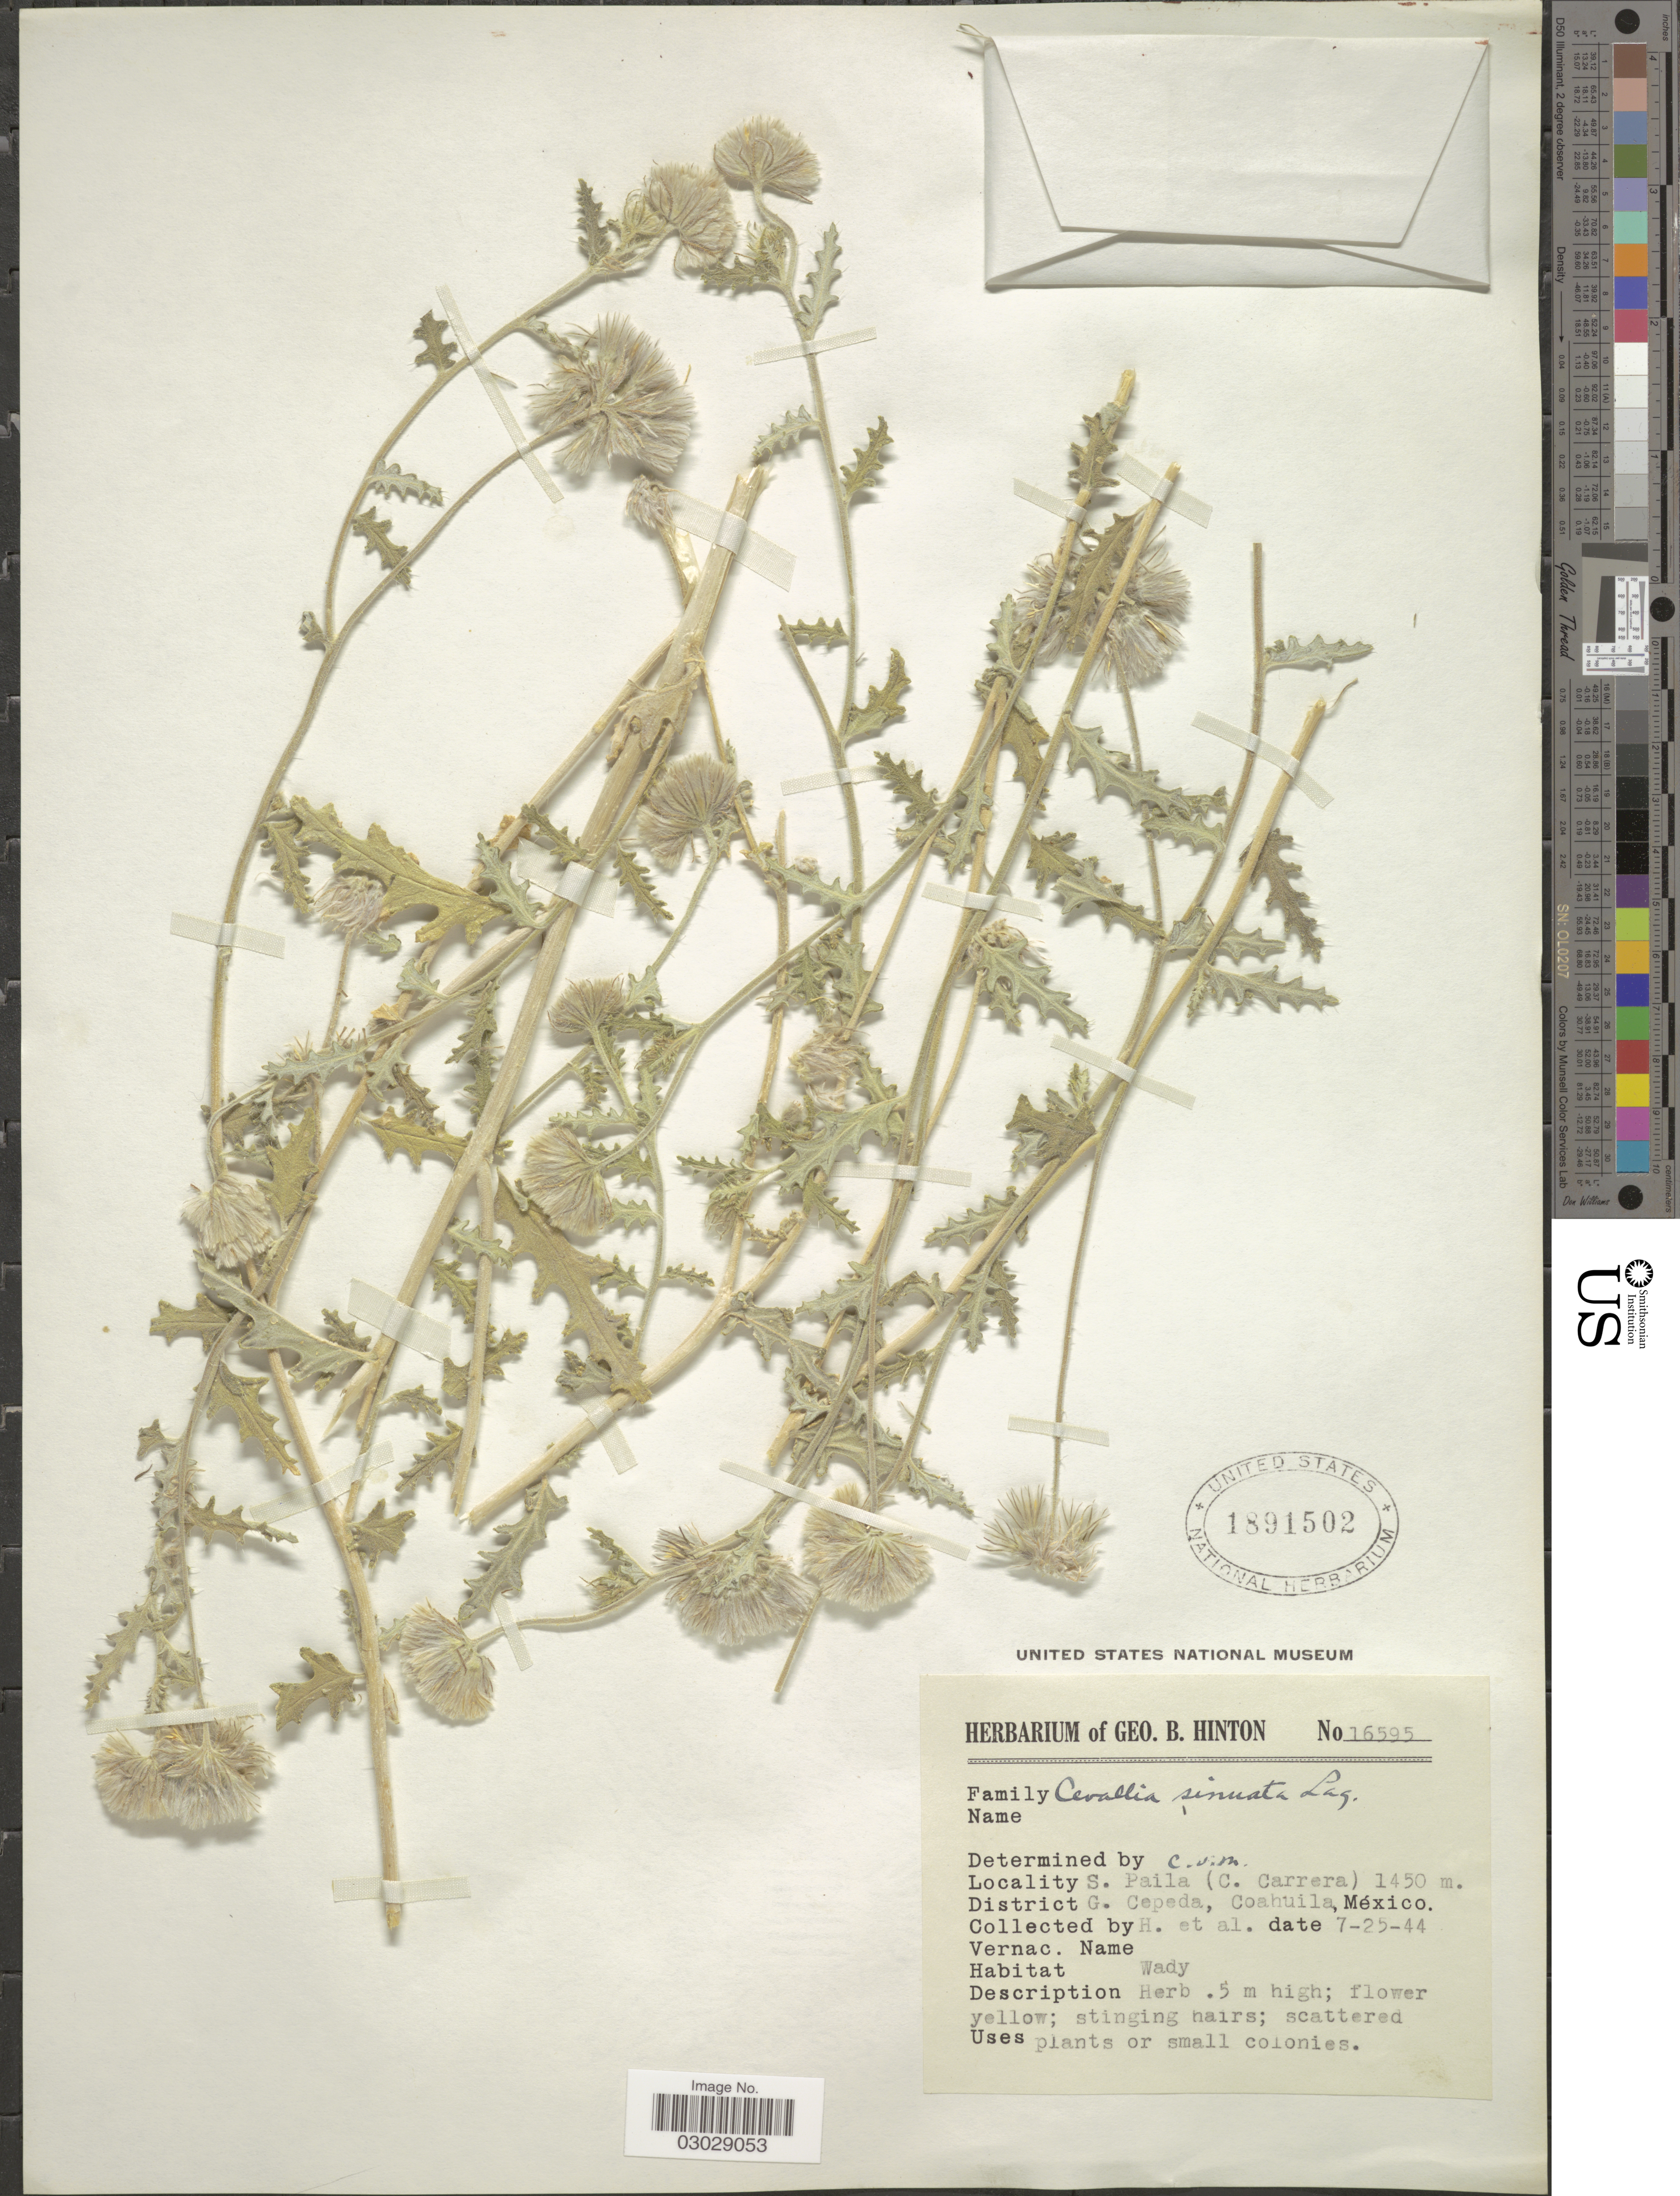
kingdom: Plantae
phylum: Tracheophyta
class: Magnoliopsida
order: Cornales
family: Loasaceae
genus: Cevallia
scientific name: Cevallia sinuata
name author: Lag.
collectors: G. B. Hinton & et al.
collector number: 16595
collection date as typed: Transcribed d/m/y: 25/7/44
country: Mexico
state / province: Coahuila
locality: S. Paila (C. Carrera). District G. Cepeda.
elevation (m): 1450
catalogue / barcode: US 1891502